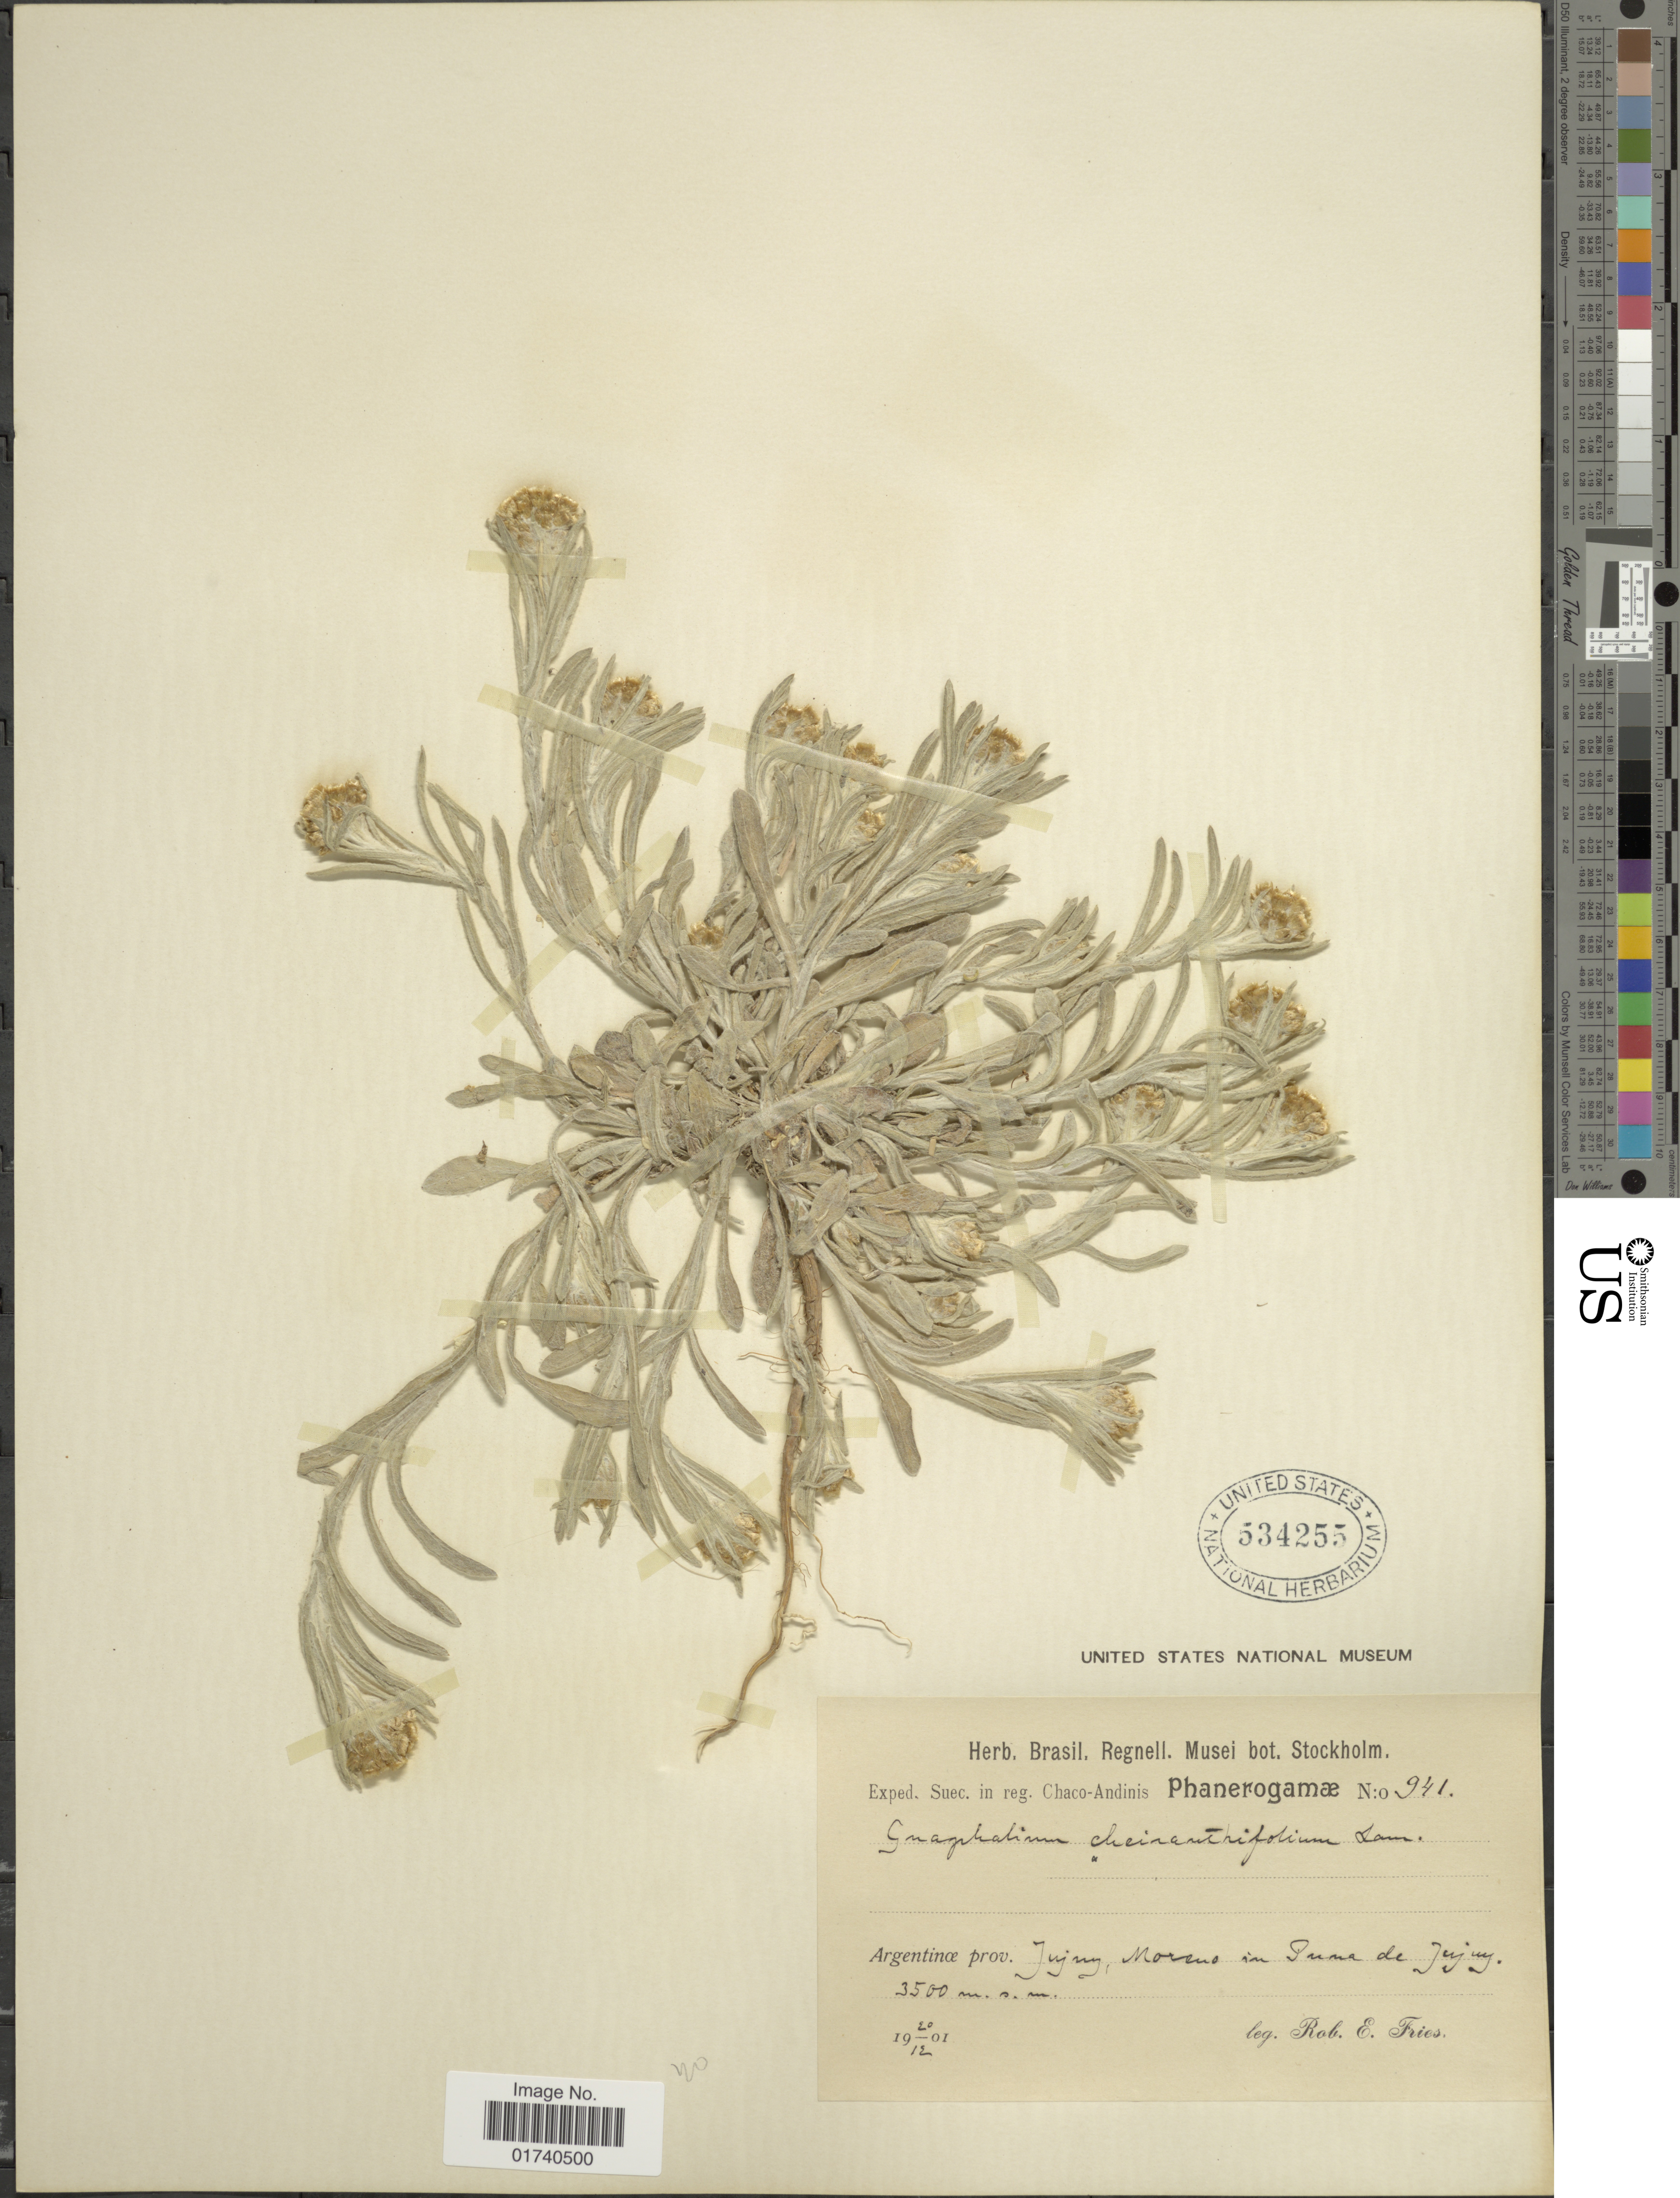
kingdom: Plantae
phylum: Tracheophyta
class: Magnoliopsida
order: Asterales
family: Asteraceae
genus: Pseudognaphalium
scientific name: Pseudognaphalium cheiranthifolium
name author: (Lam.) Hilliard & B.L. Burtt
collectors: R. E. Fries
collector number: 941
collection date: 1901-12-20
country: Argentina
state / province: Jujuy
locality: Argentinae prov. Jujuy, Moreno in Ouma de Jujuy.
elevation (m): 3500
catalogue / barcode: US 534255